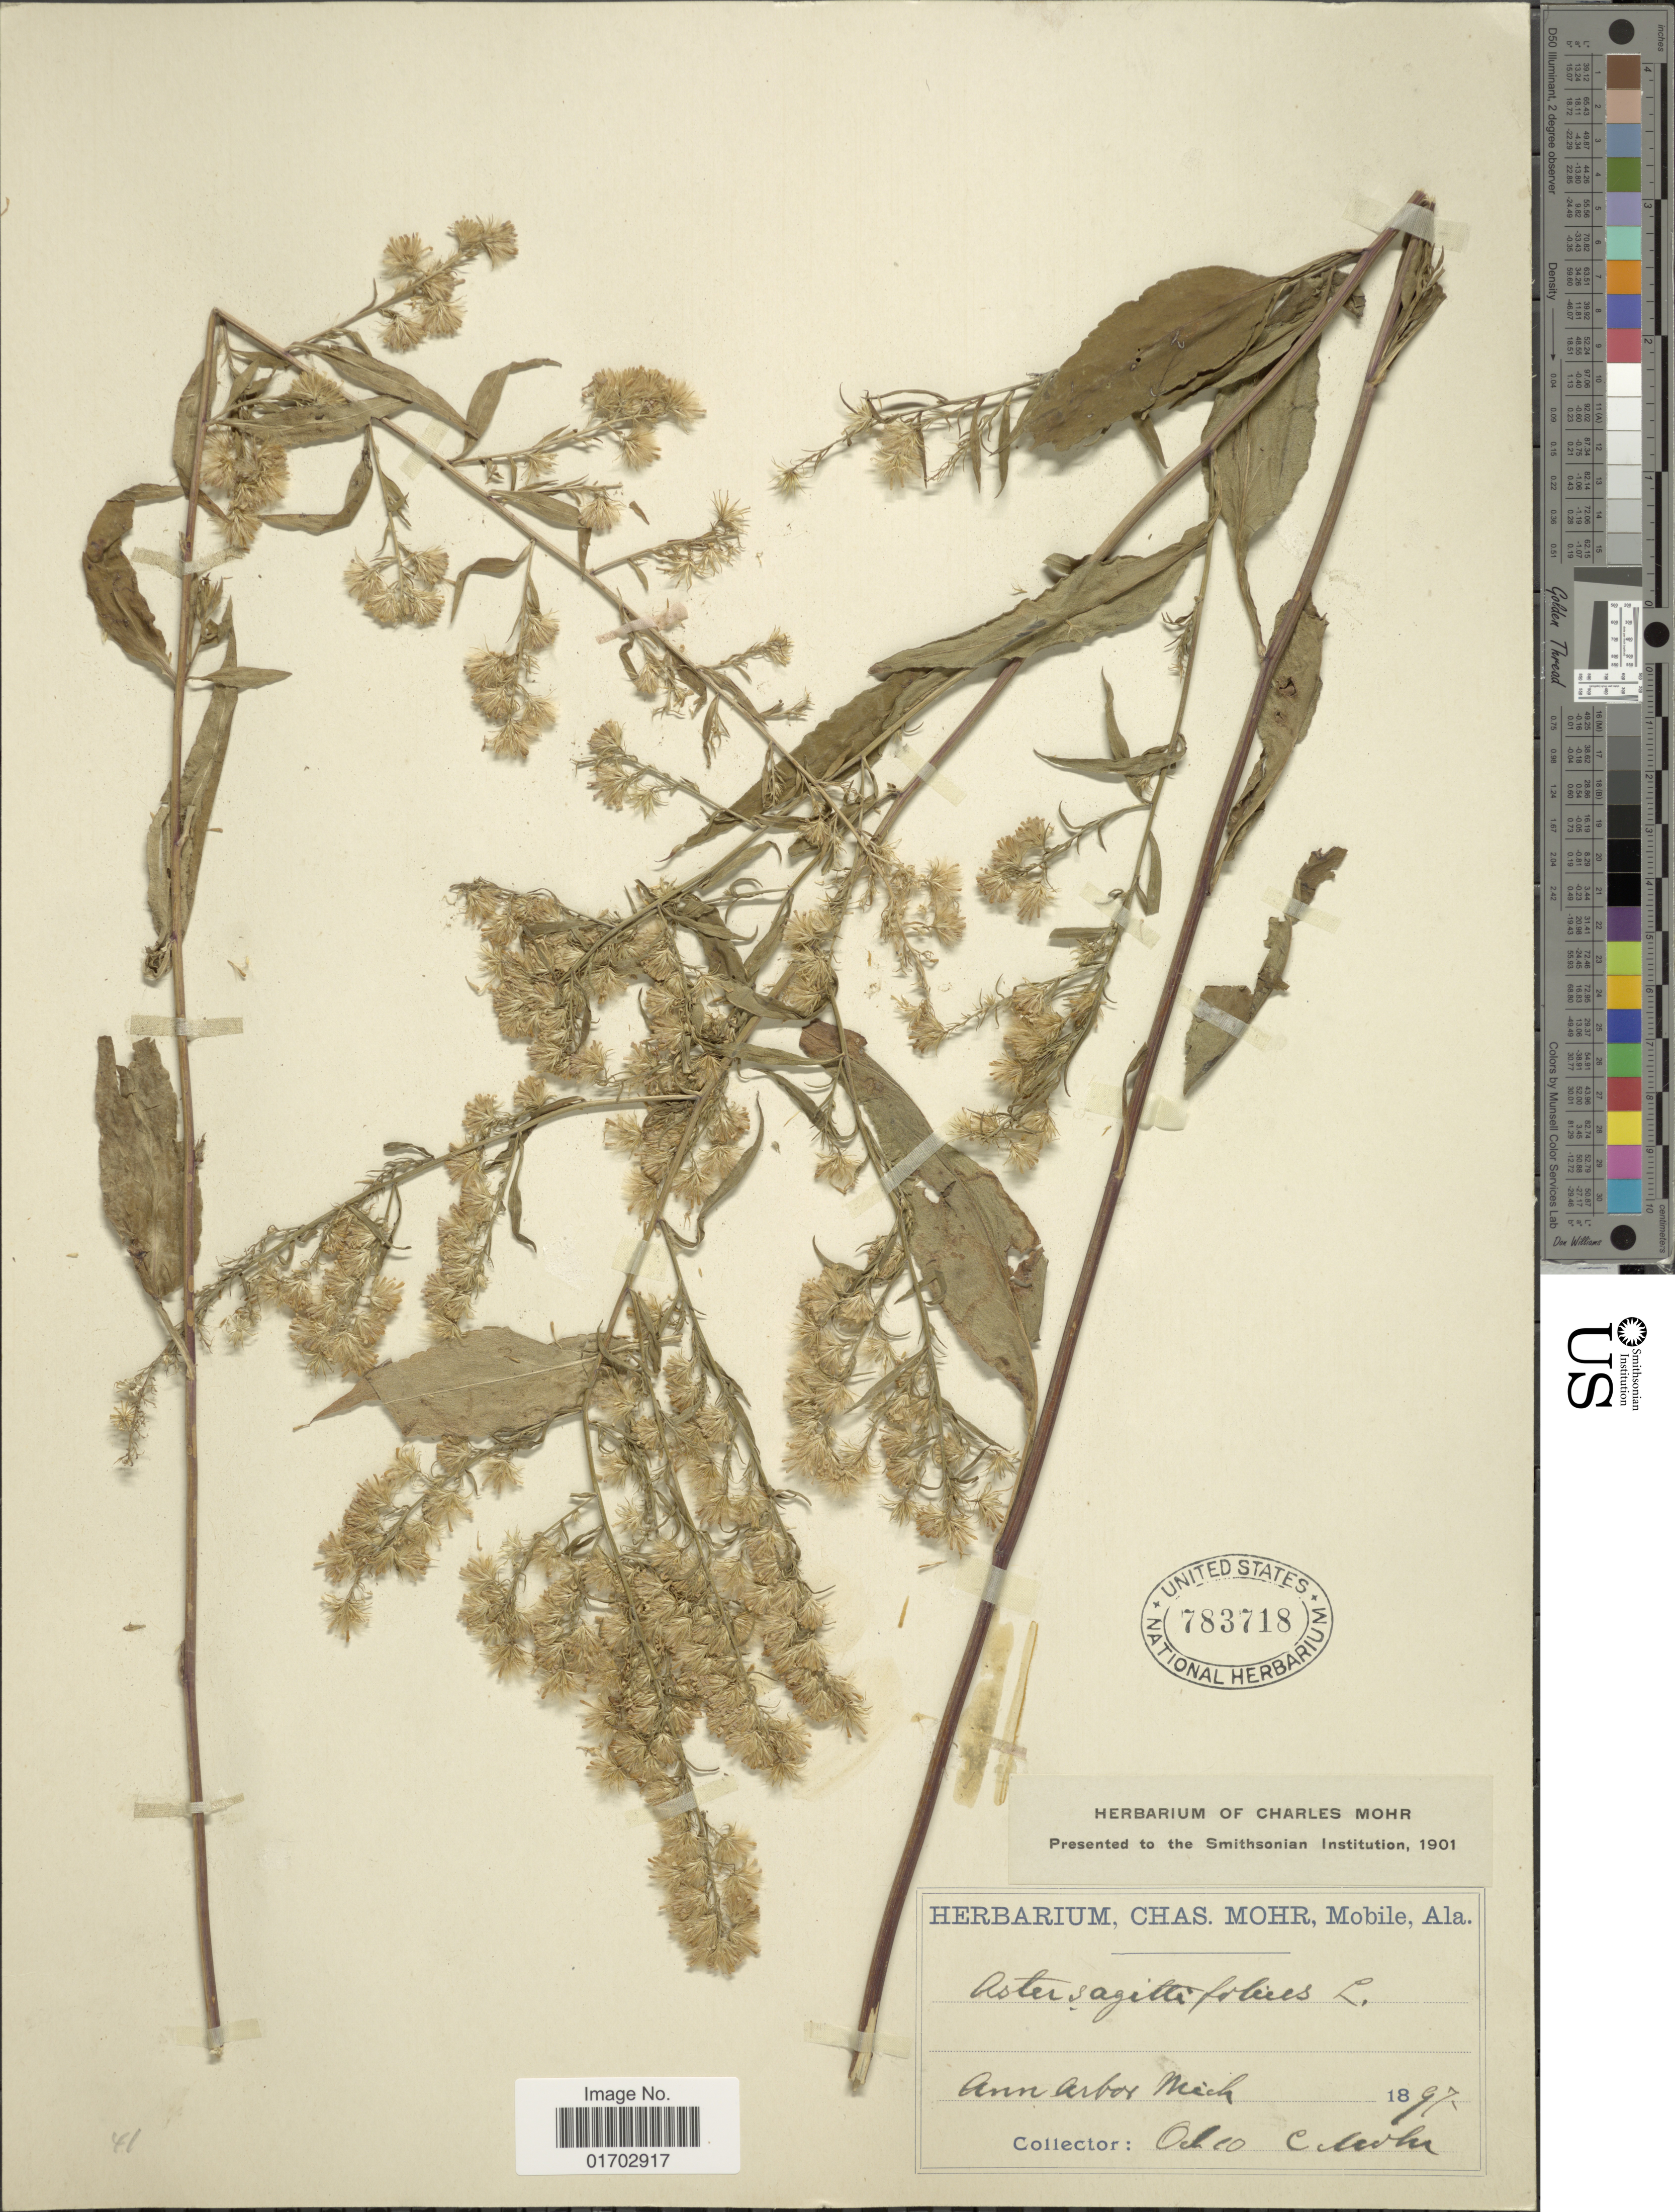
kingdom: Plantae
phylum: Tracheophyta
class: Magnoliopsida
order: Asterales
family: Asteraceae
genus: Symphyotrichum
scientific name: Symphyotrichum sagittifolium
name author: (Wedem. ex Willd.) G.L. Nesom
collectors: C. T. Mohr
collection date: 1897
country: United States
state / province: Michigan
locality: Ann Arbor.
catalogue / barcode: US 783718